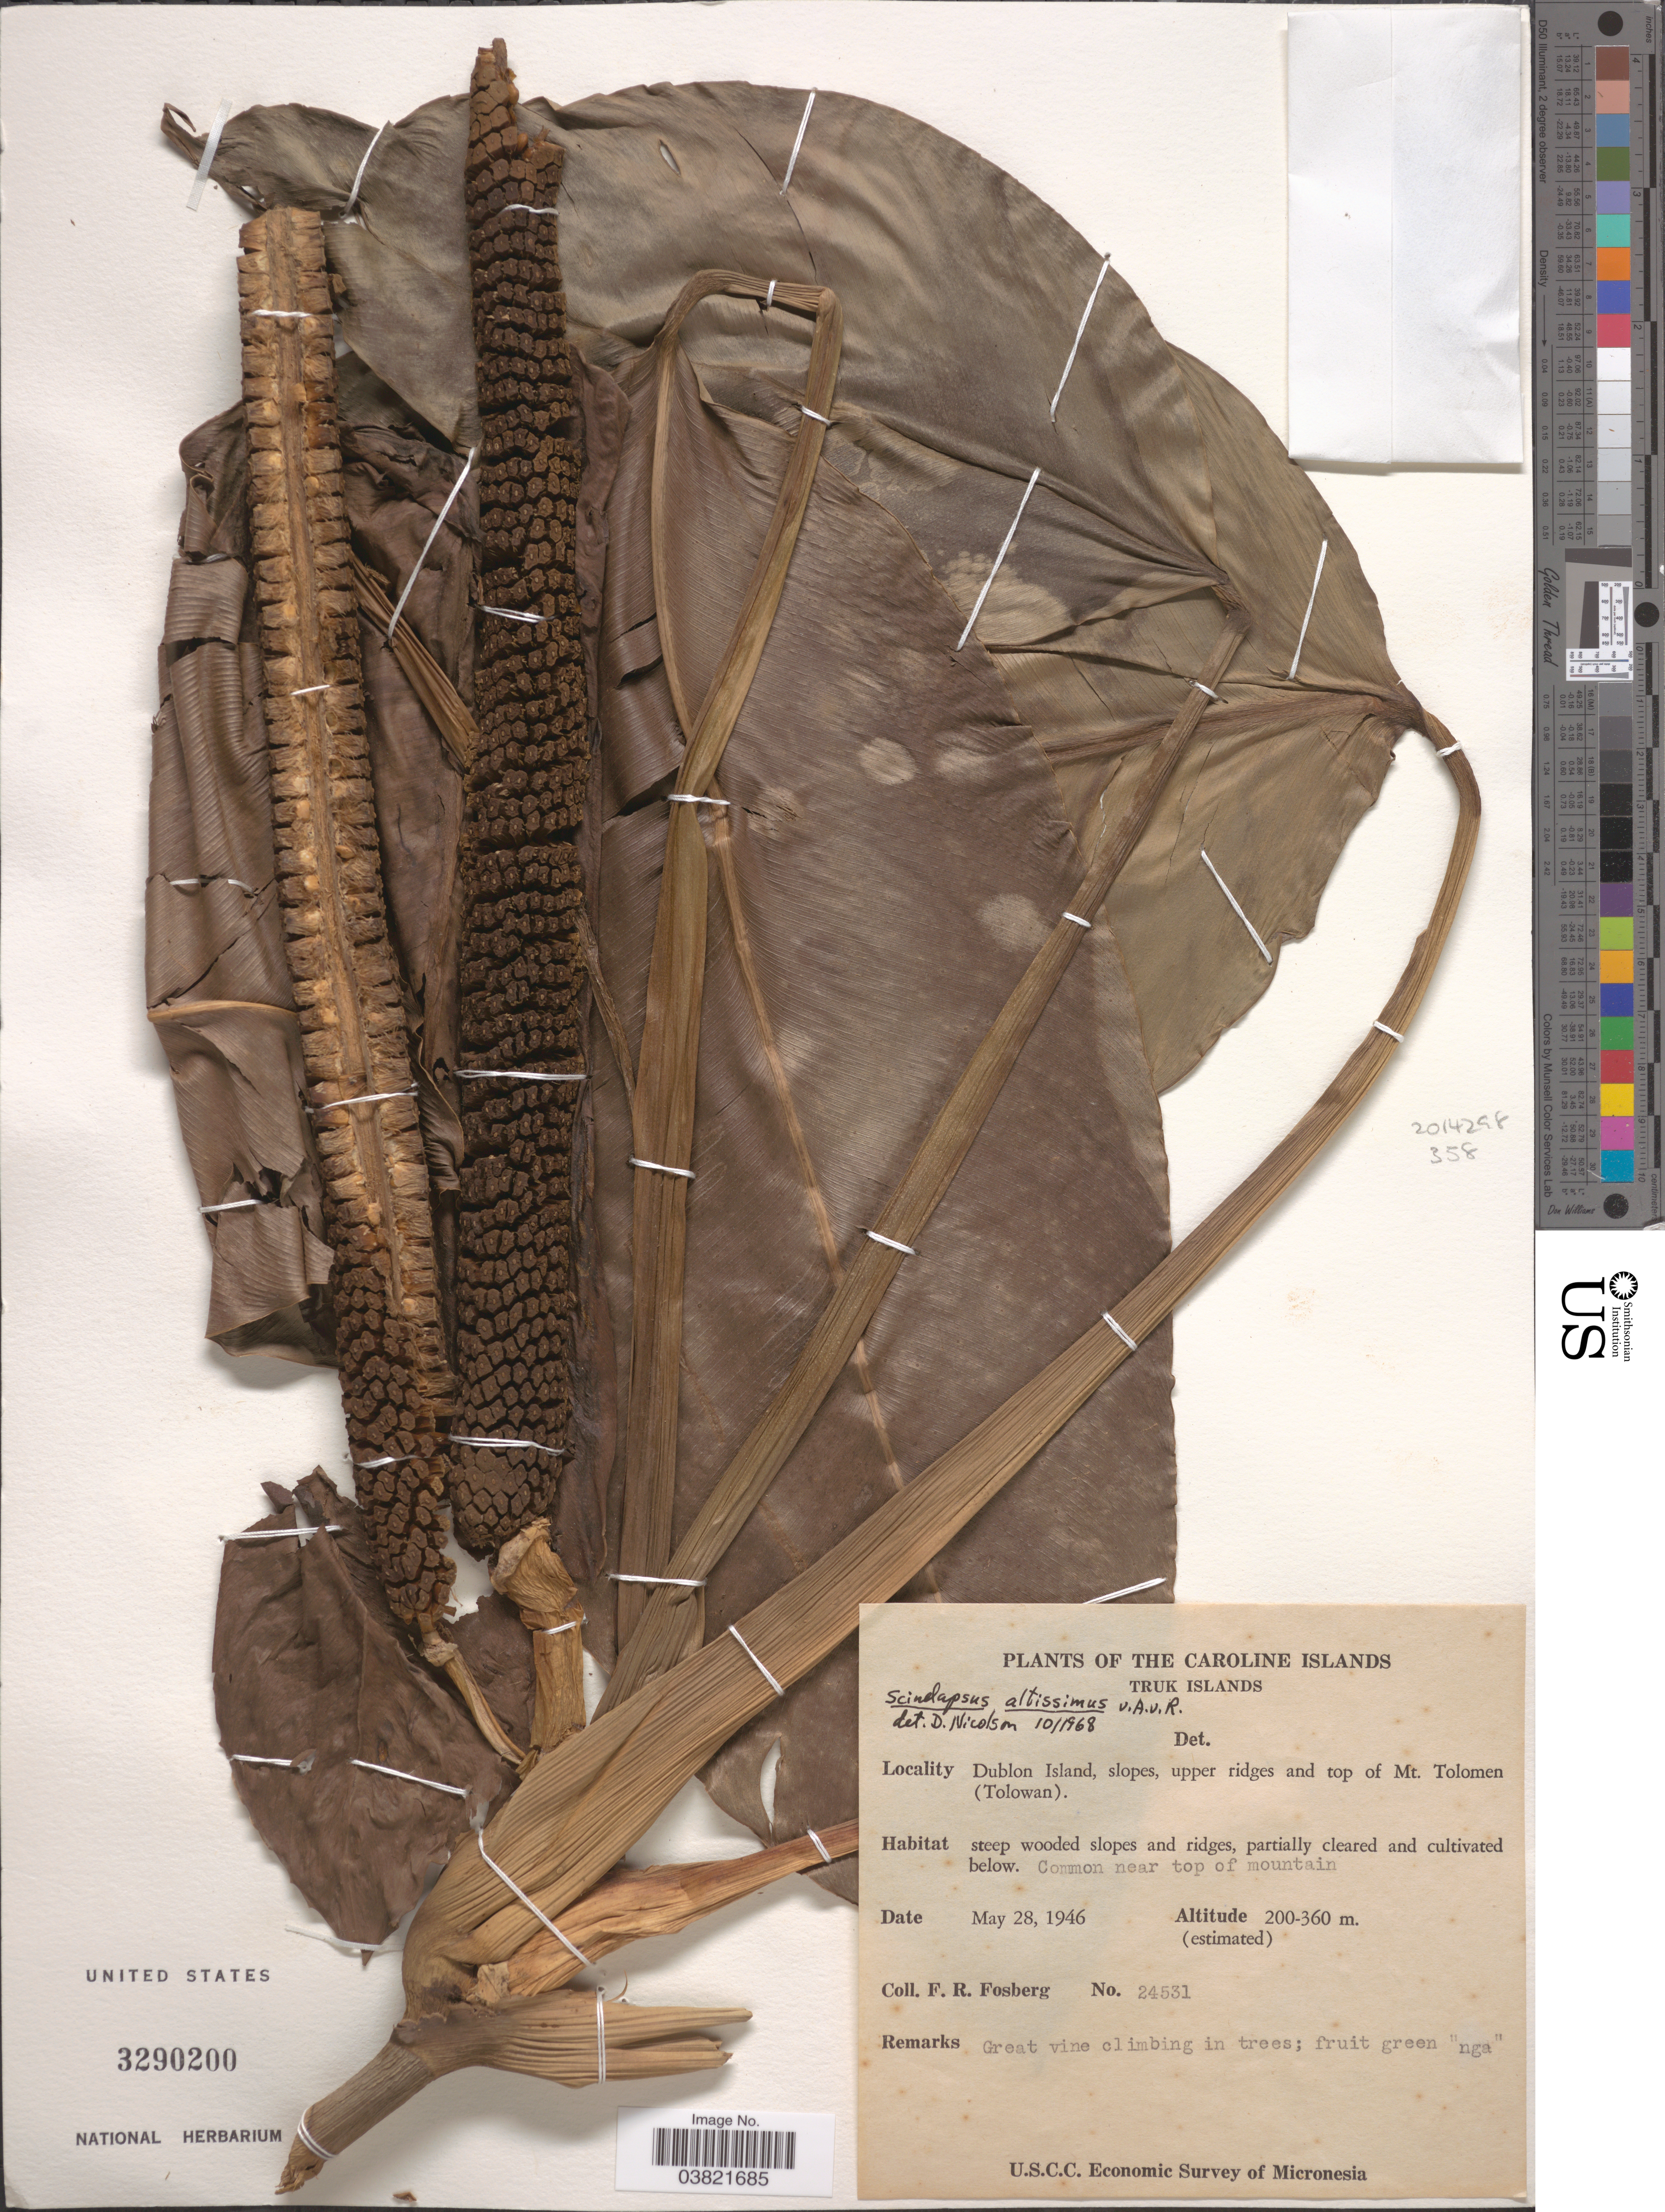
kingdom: Plantae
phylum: Tracheophyta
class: Liliopsida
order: Alismatales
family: Araceae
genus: Scindapsus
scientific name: Scindapsus altissimus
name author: Alderw.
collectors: F. R. Fosberg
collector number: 24531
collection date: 1946-05-28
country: Micronesia, Federated States of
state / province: Truk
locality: Caroline Islands. Truk Islands. Dublon Island, slopes, upper ridges and top of Mt. Tolomen (Tolowan). Steep wooded slopes and ridges, partially cleared and cultivated below. Common near top of mountain.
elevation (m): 200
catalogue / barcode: US 3290200